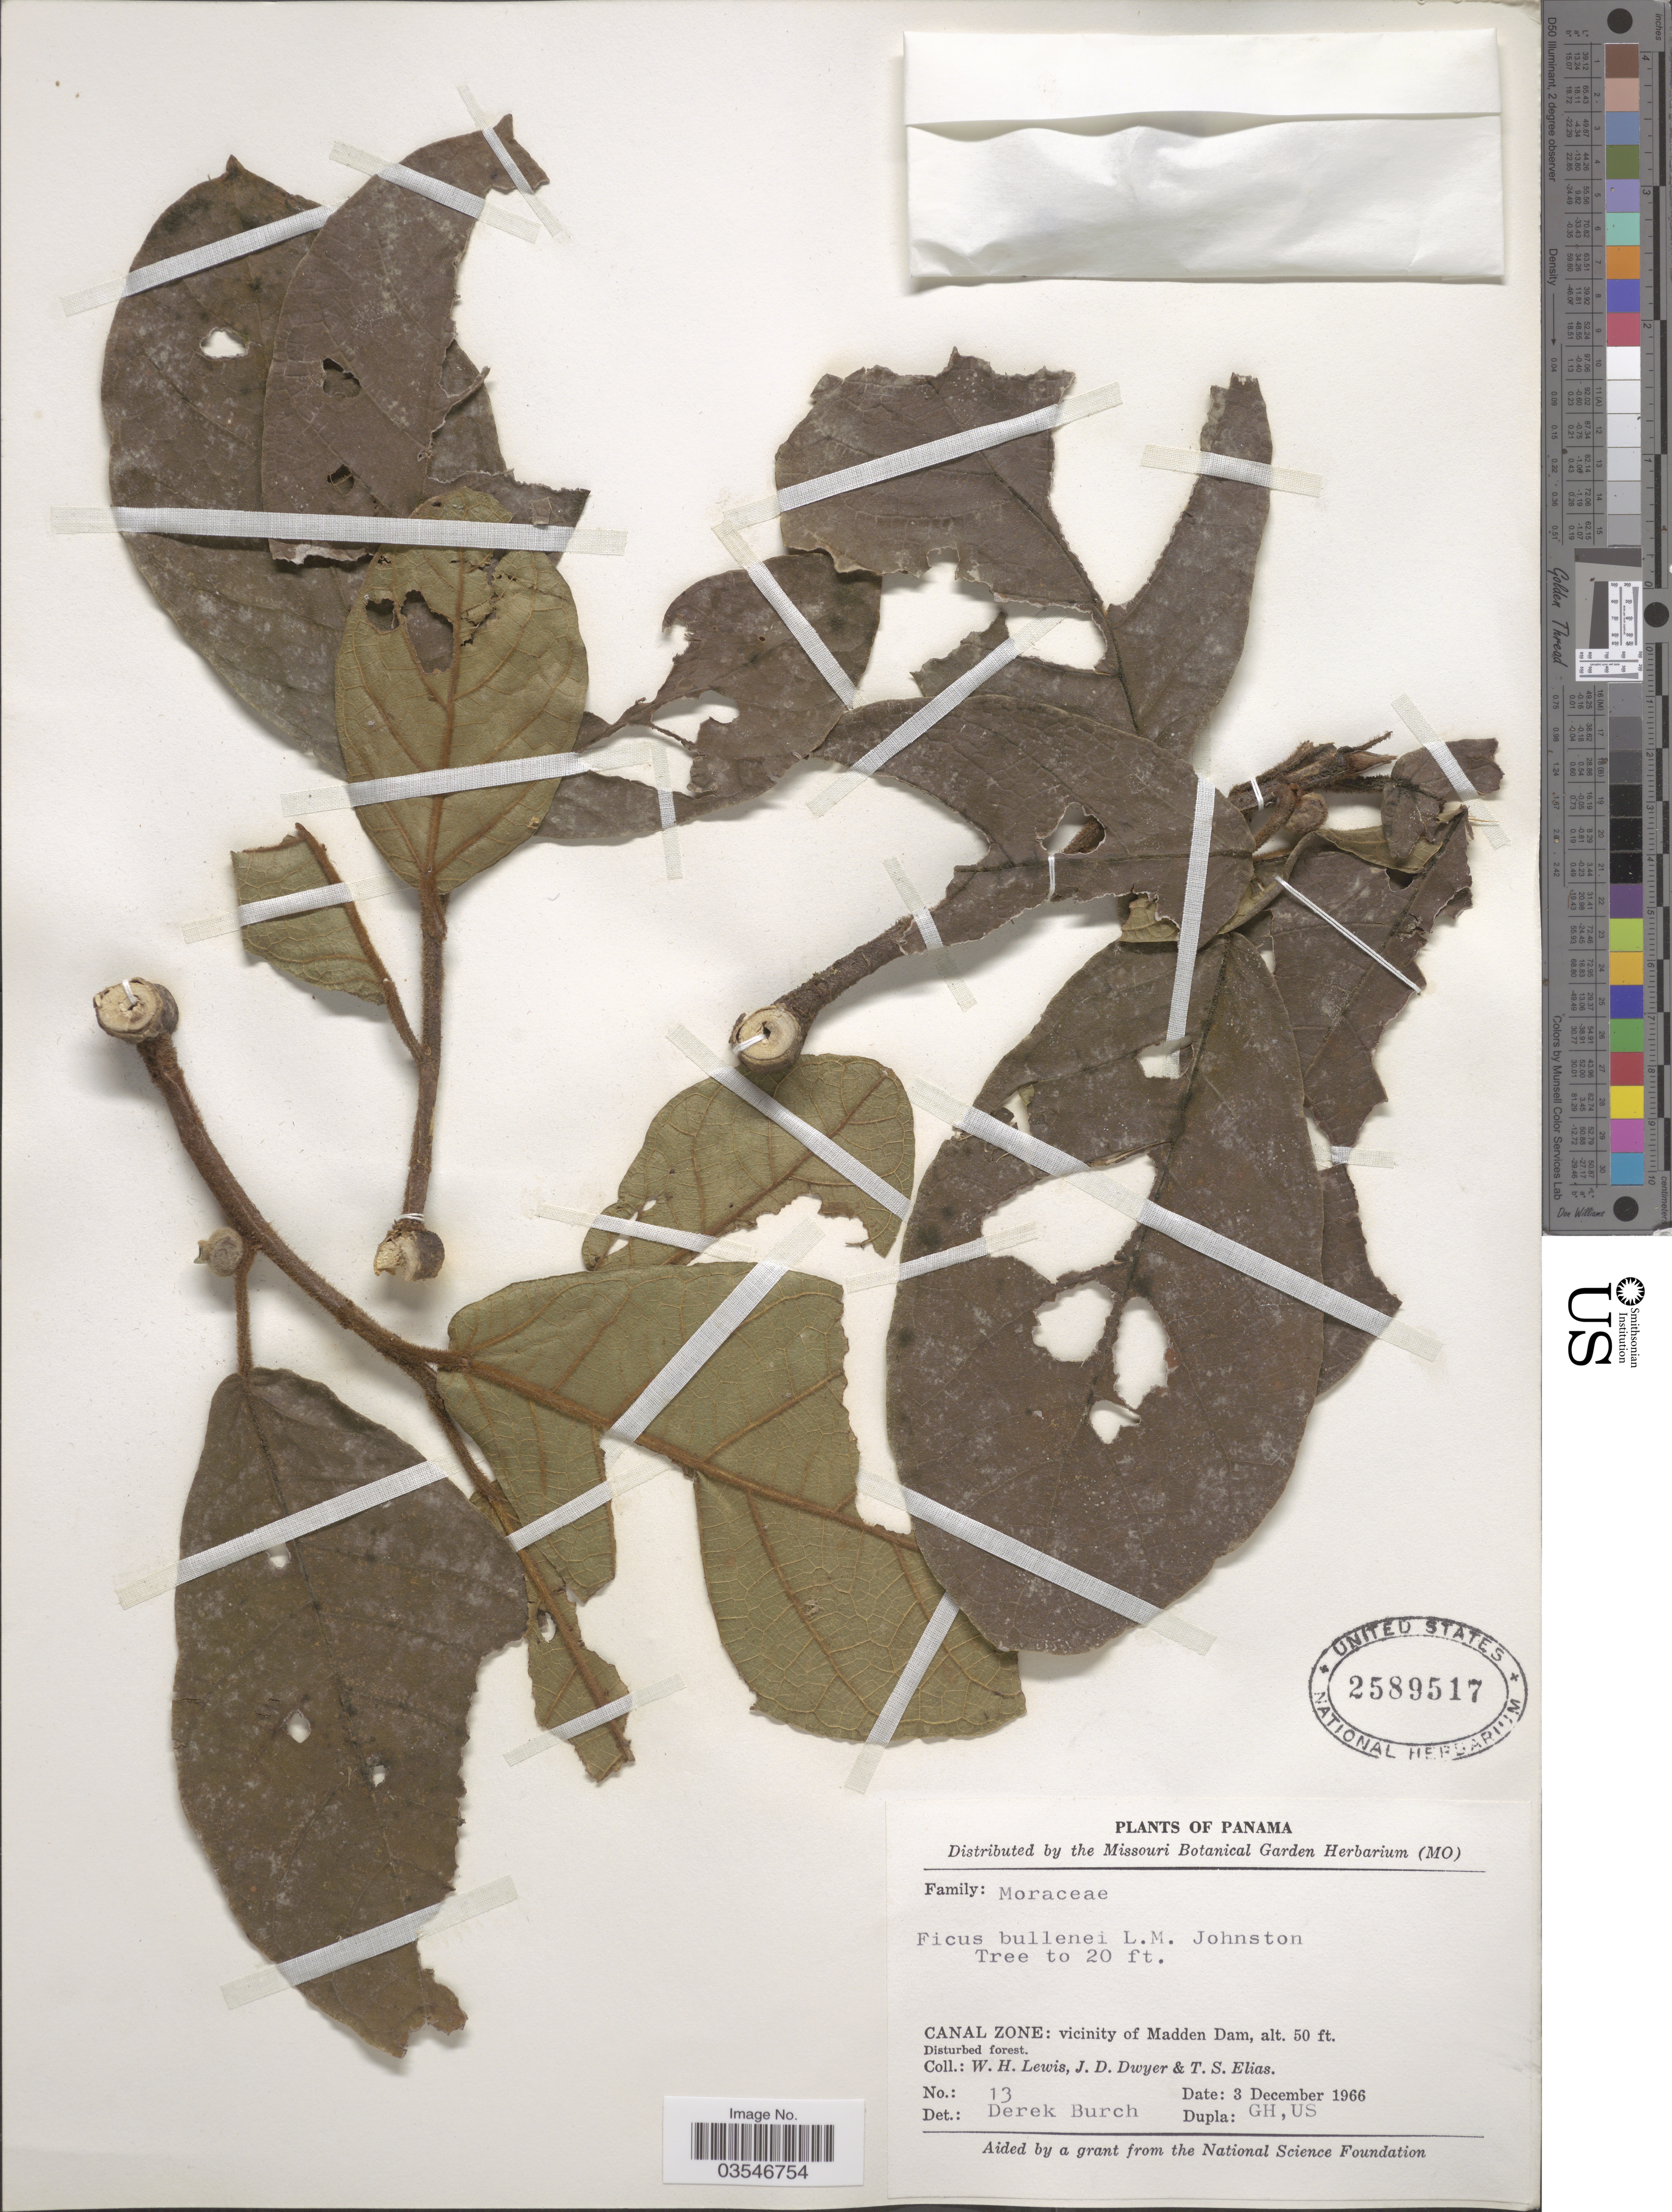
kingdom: Plantae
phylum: Tracheophyta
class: Magnoliopsida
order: Rosales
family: Moraceae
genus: Ficus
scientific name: Ficus bullenei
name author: I.M. Johnst.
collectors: W. H. Lewis, J. D. Dwyer & T. S. Elias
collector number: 13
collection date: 1966-12-03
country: Panama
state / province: Colón / Panamá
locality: Canal Zone: vicinity of Madden Dam.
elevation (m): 15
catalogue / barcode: US 2589517